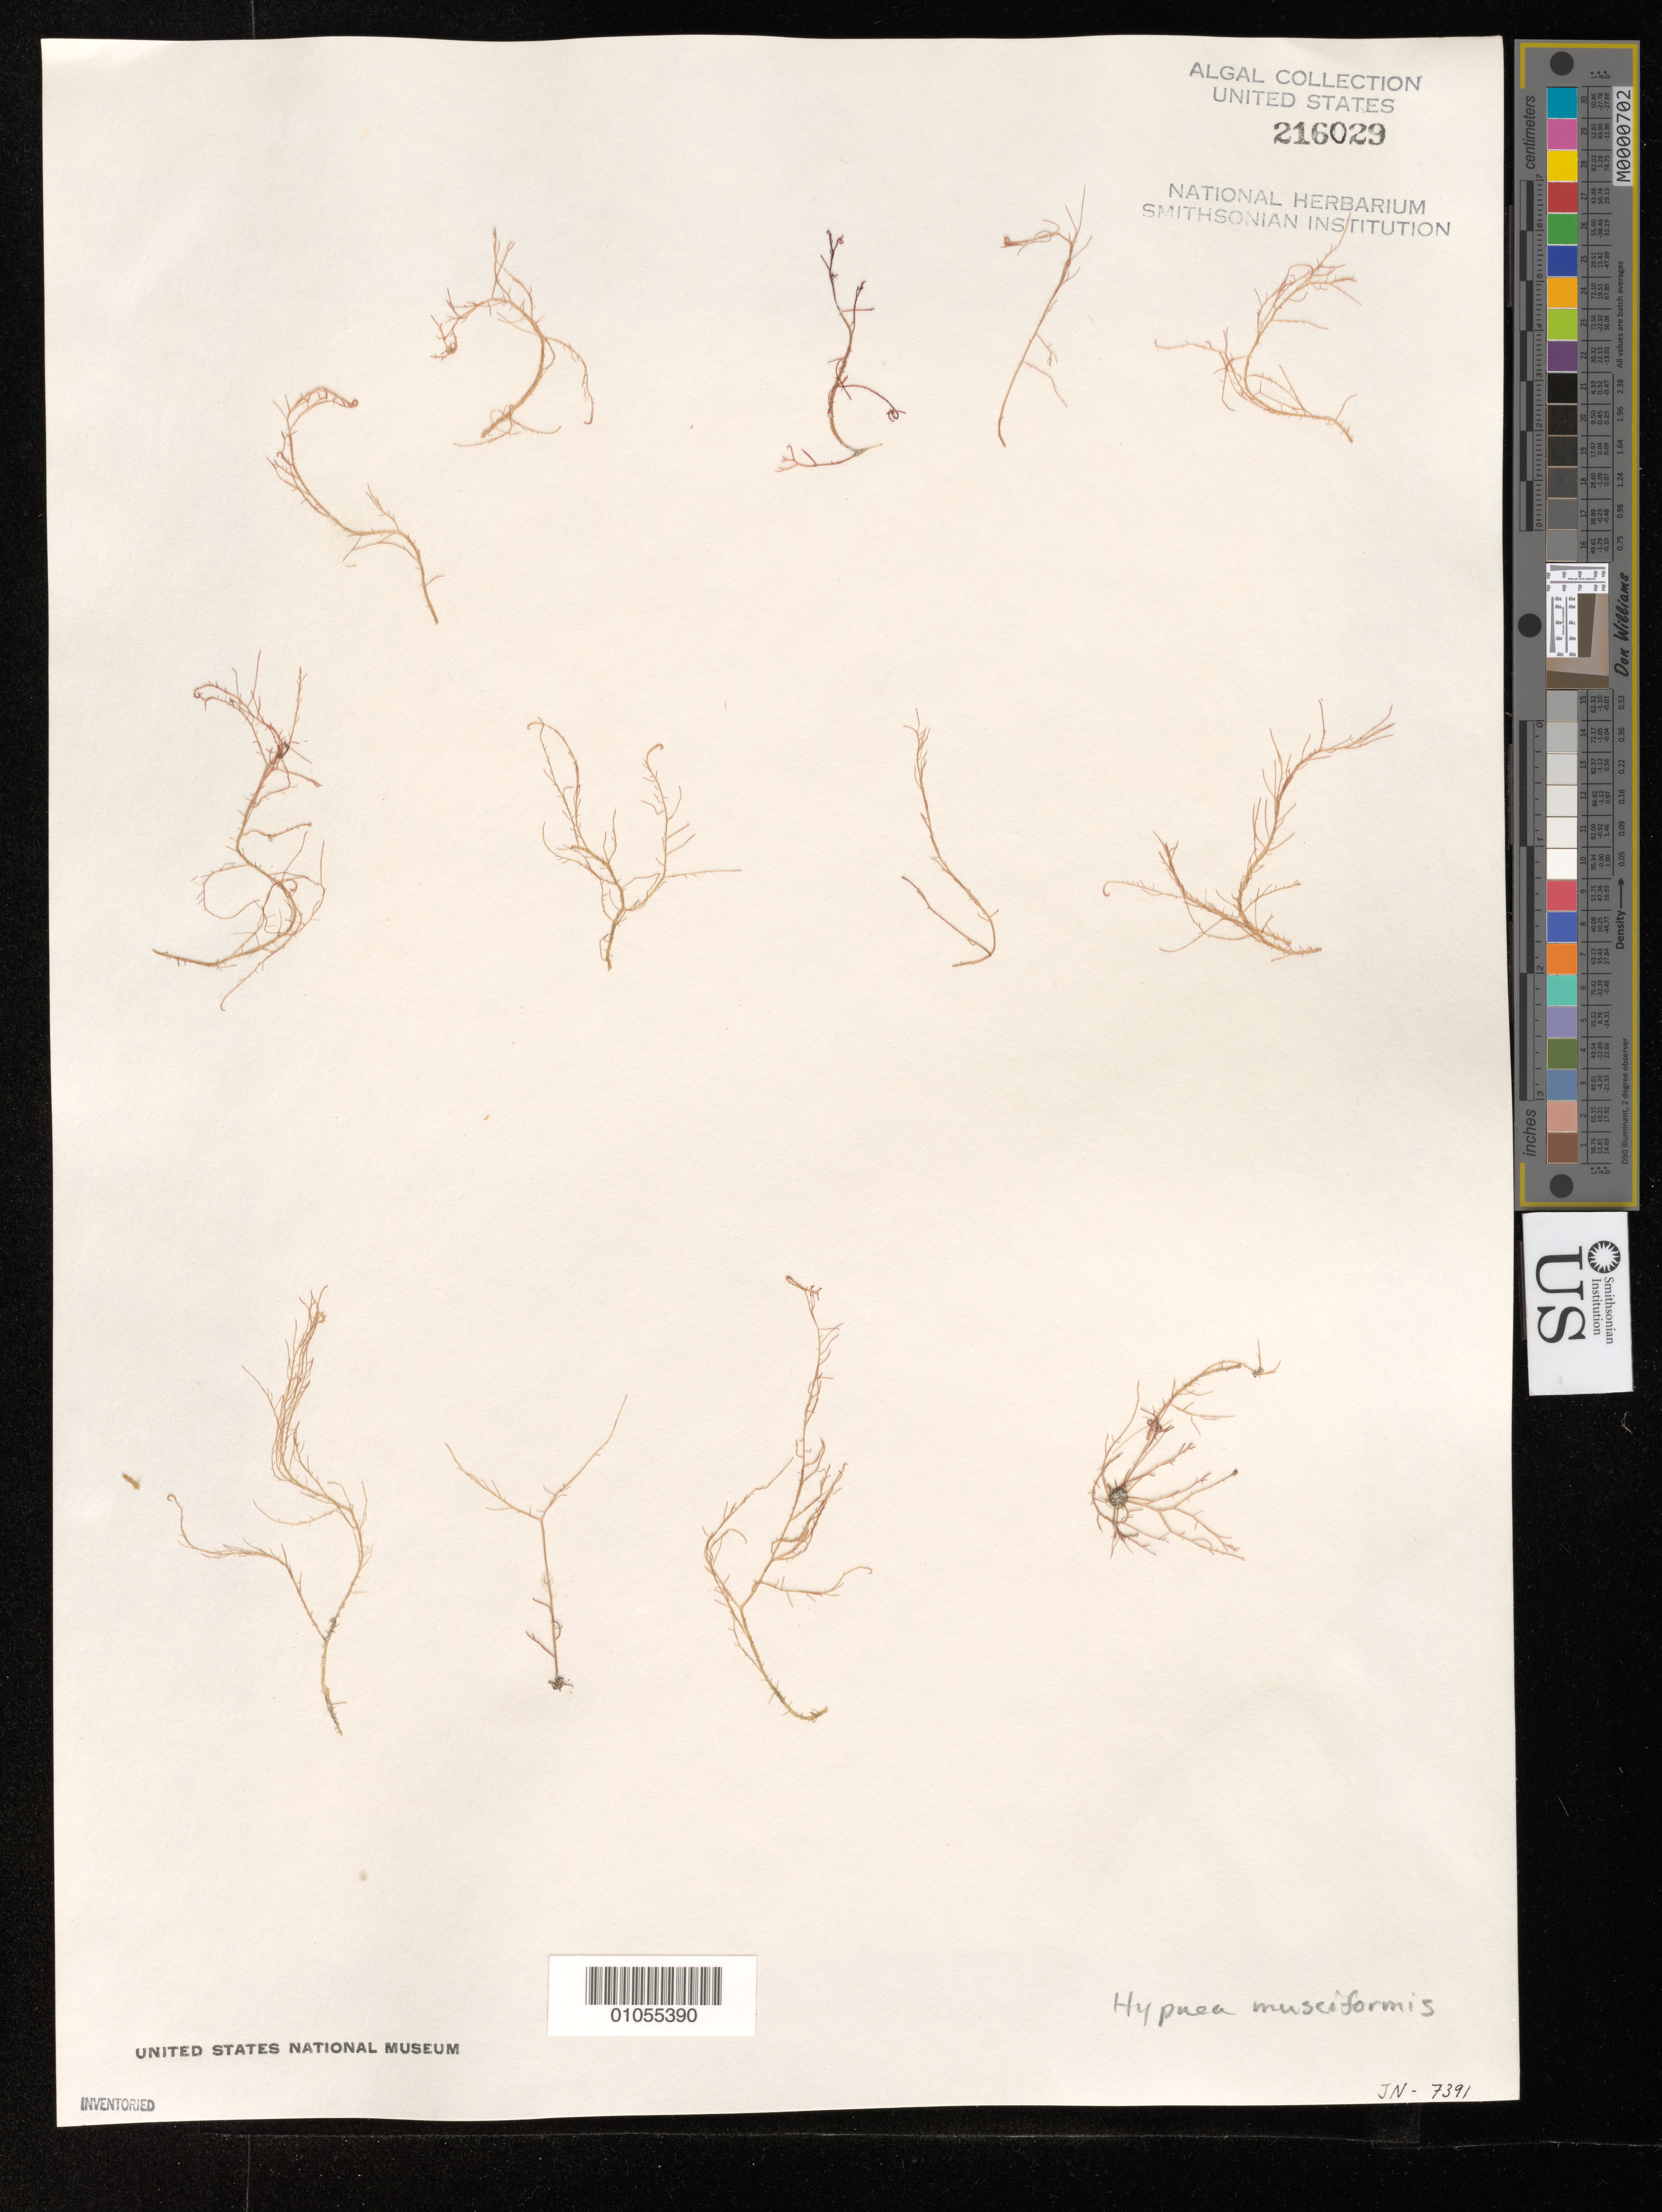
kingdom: Plantae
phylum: Rhodophyta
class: Florideophyceae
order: Gigartinales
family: Cystocloniaceae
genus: Hypnea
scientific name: Hypnea musciformis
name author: (Wulfen) J.V.Lamouroux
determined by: Norris, James N.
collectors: J. N. Norris & K. E. Bucher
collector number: JN-7391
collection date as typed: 29 Apr 1979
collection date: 1979-04-29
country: Belize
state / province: Stann Creek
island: East Twin Cay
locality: South end of East Twin Cay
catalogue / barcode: US 216029